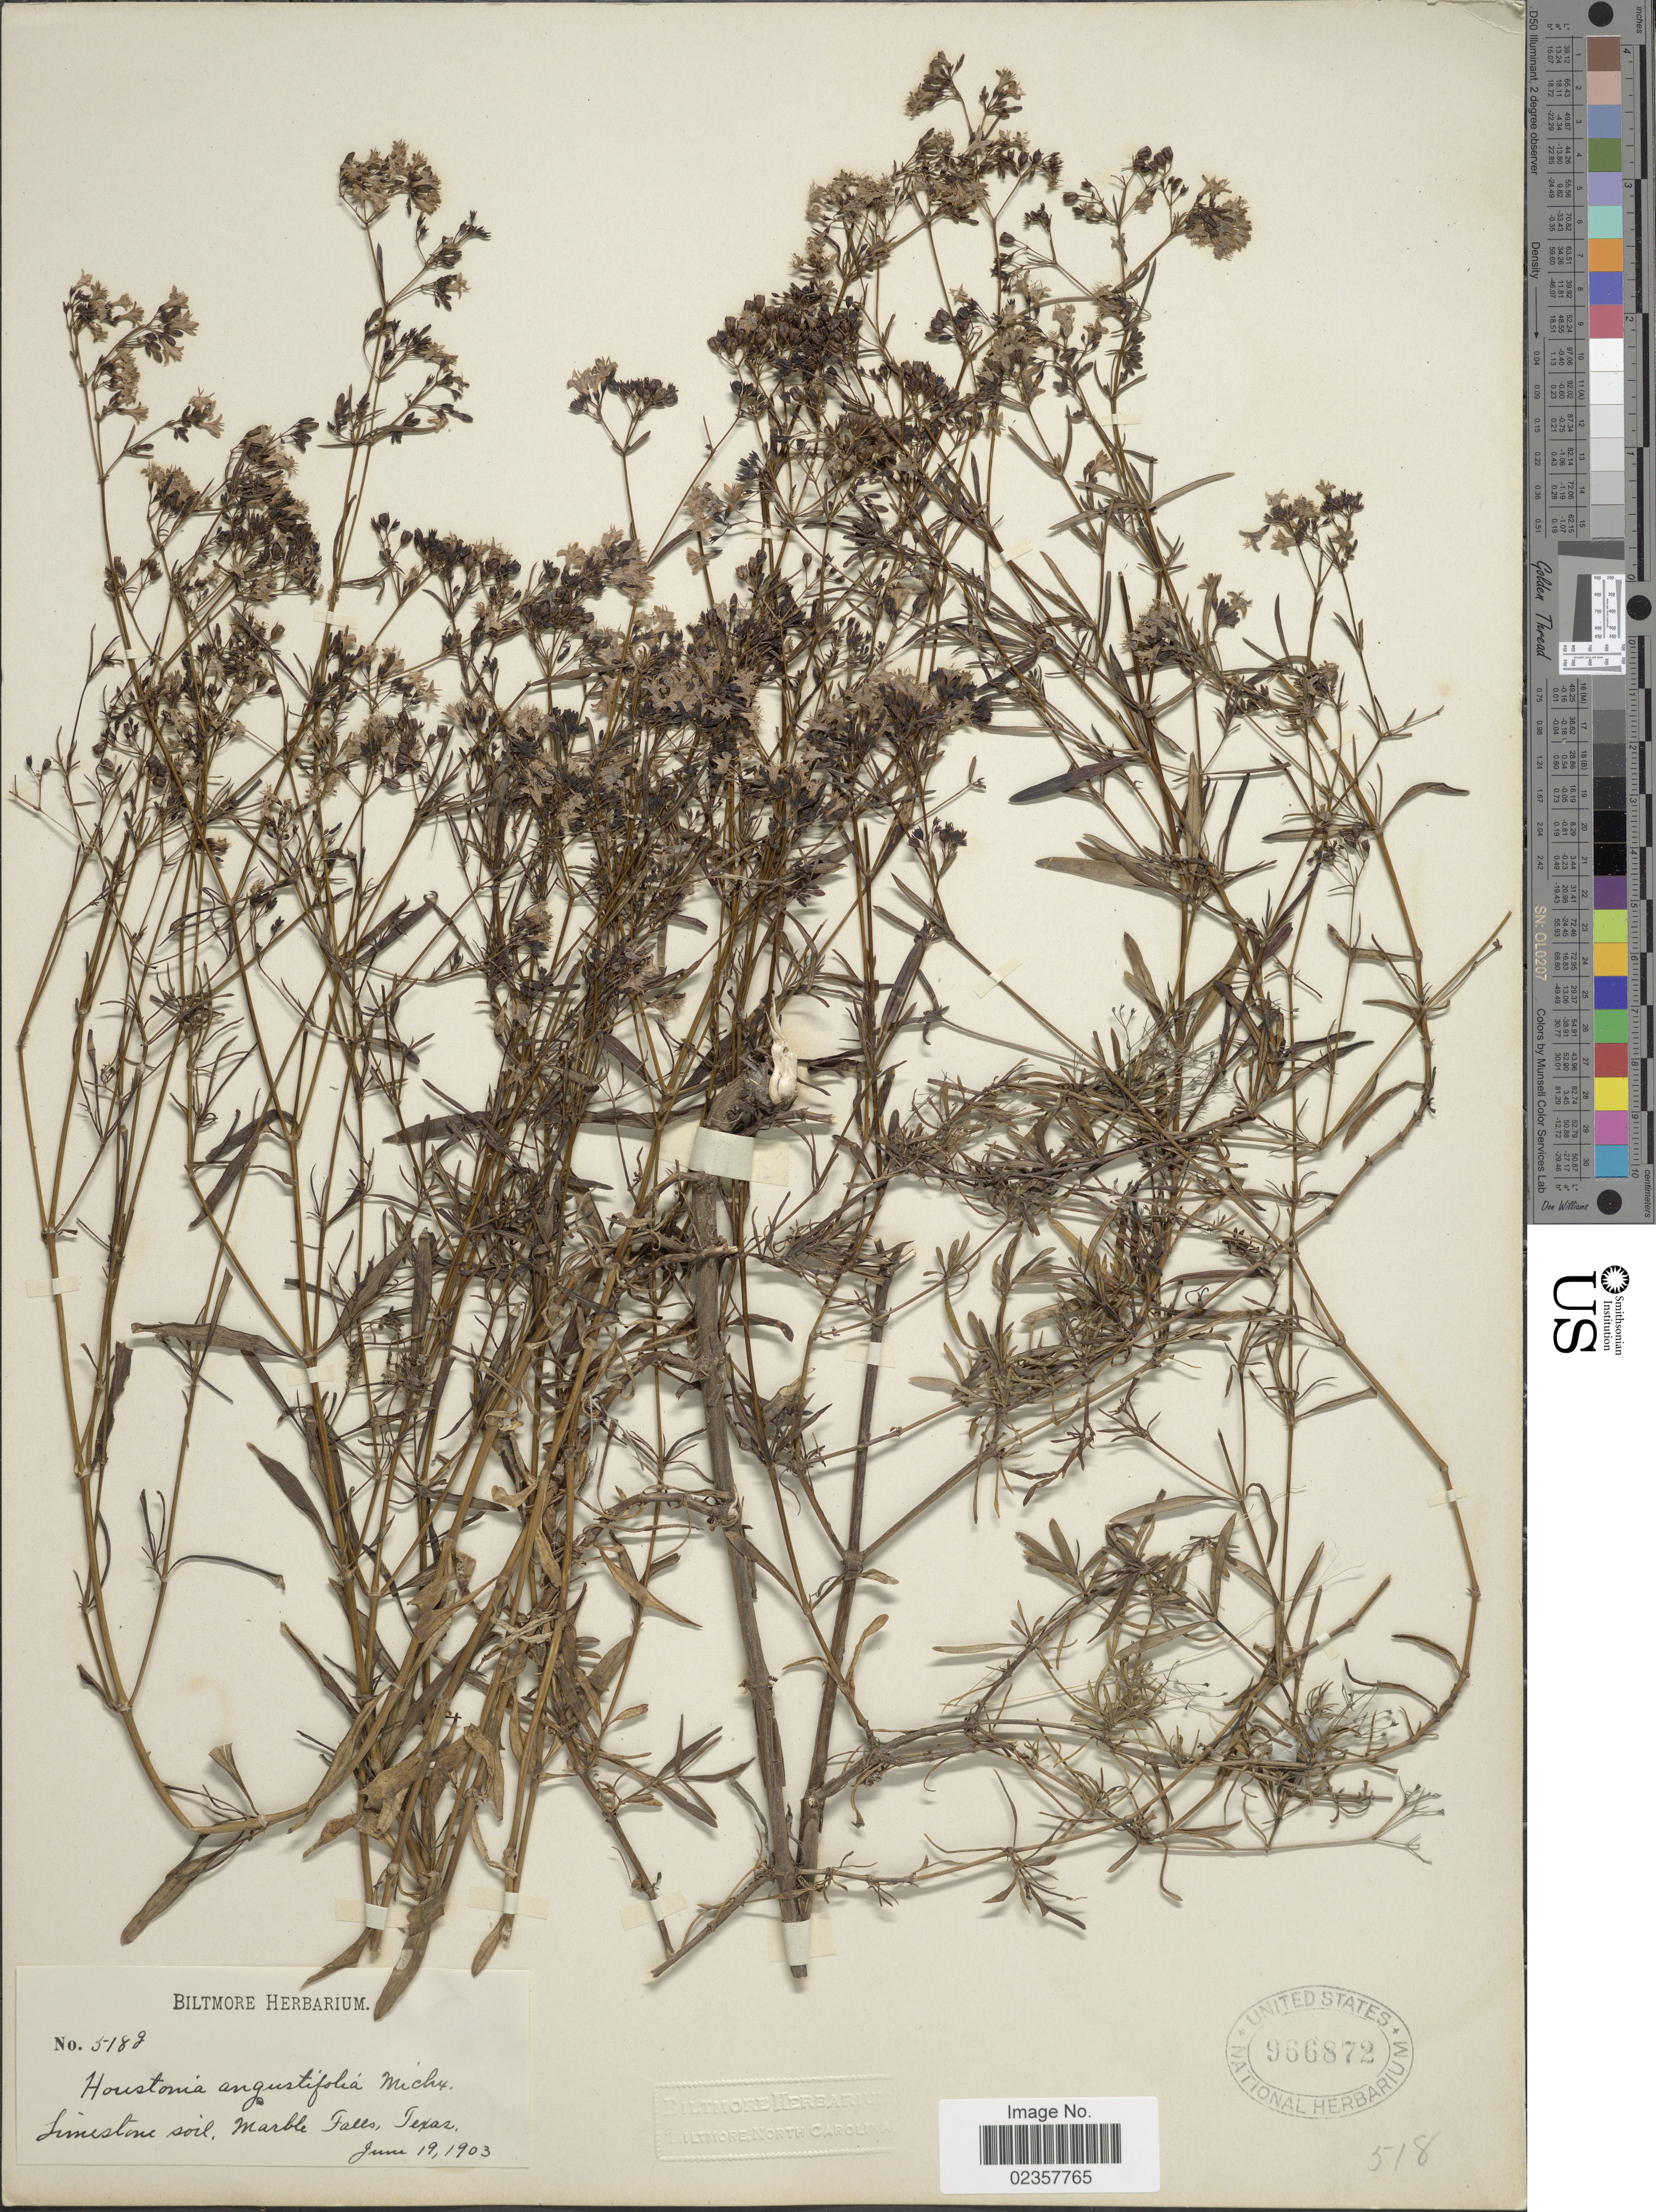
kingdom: Plantae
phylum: Tracheophyta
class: Magnoliopsida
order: Gentianales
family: Rubiaceae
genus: Houstonia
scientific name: Houstonia nigricans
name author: (Lam.) Fernald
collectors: ex herb. Biltmore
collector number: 518g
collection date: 1903-06-19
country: United States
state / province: Texas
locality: Limestone soil, Marble Falls, Texas.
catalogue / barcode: US 966872